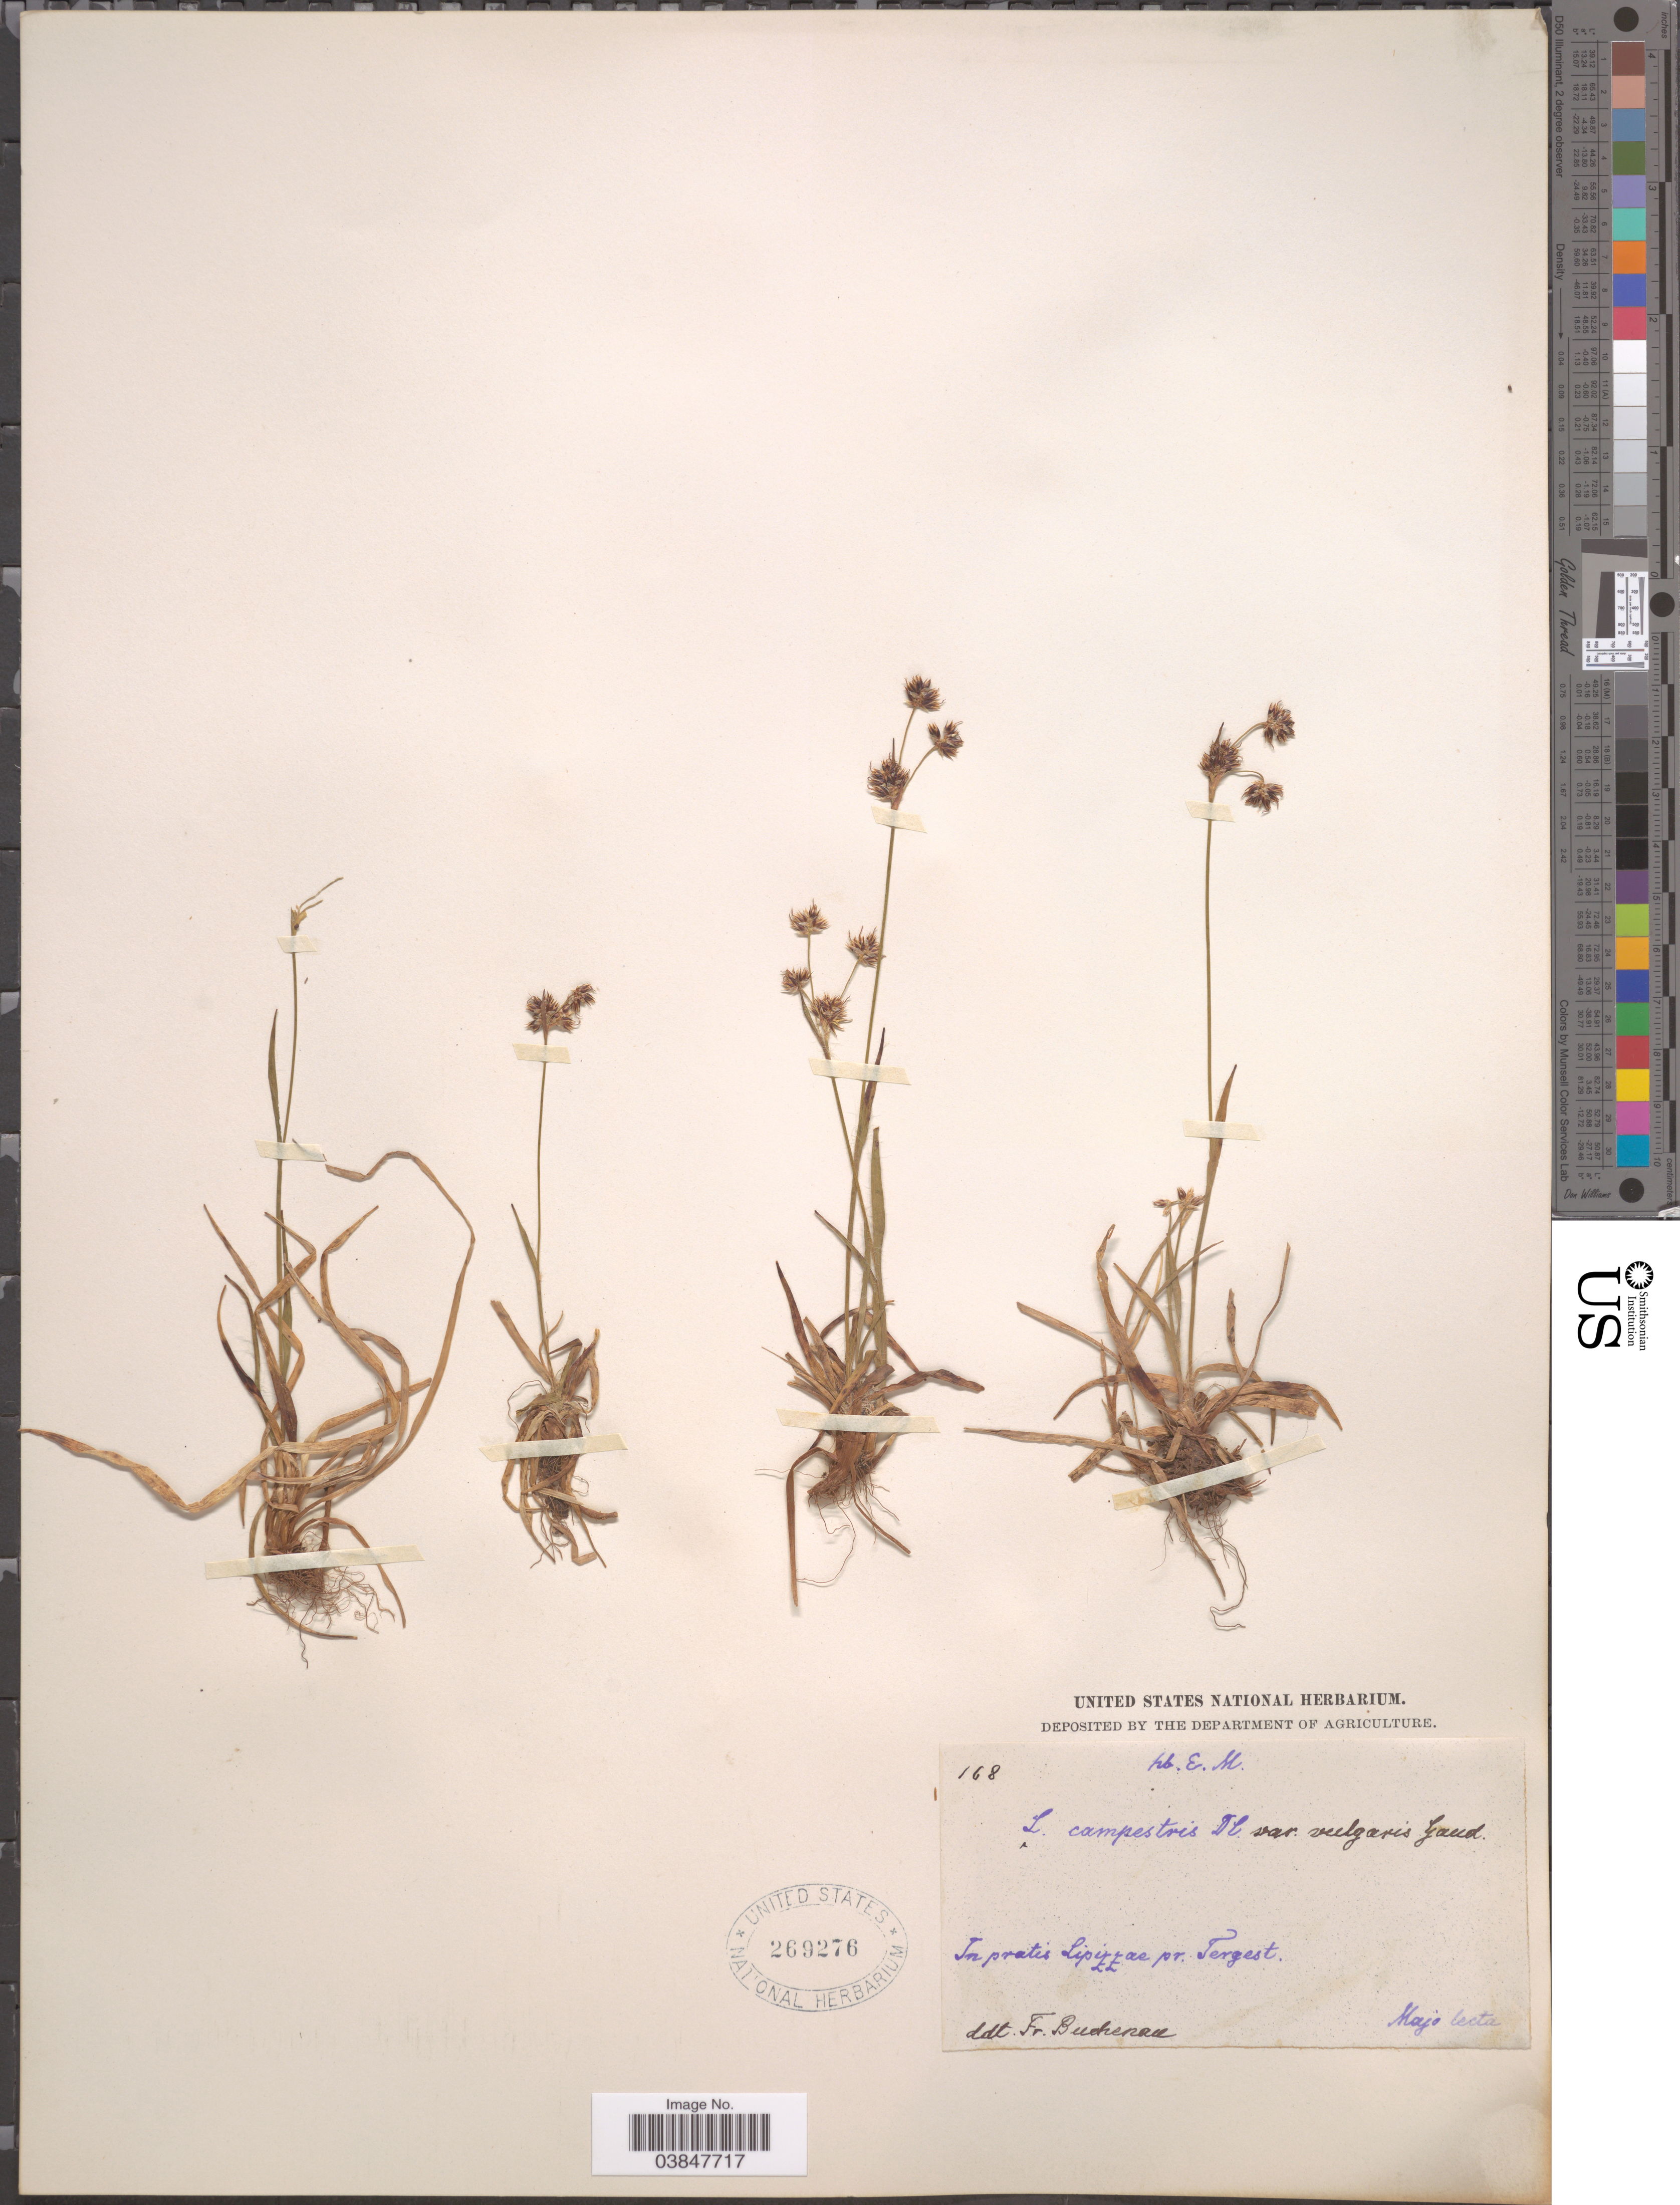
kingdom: Plantae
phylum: Tracheophyta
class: Liliopsida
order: Poales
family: Juncaceae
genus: Luzula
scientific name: Luzula campestris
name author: (L.) DC.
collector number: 168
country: Italy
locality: In pratis Lipizzae pr. Tergest.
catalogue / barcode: US 269276